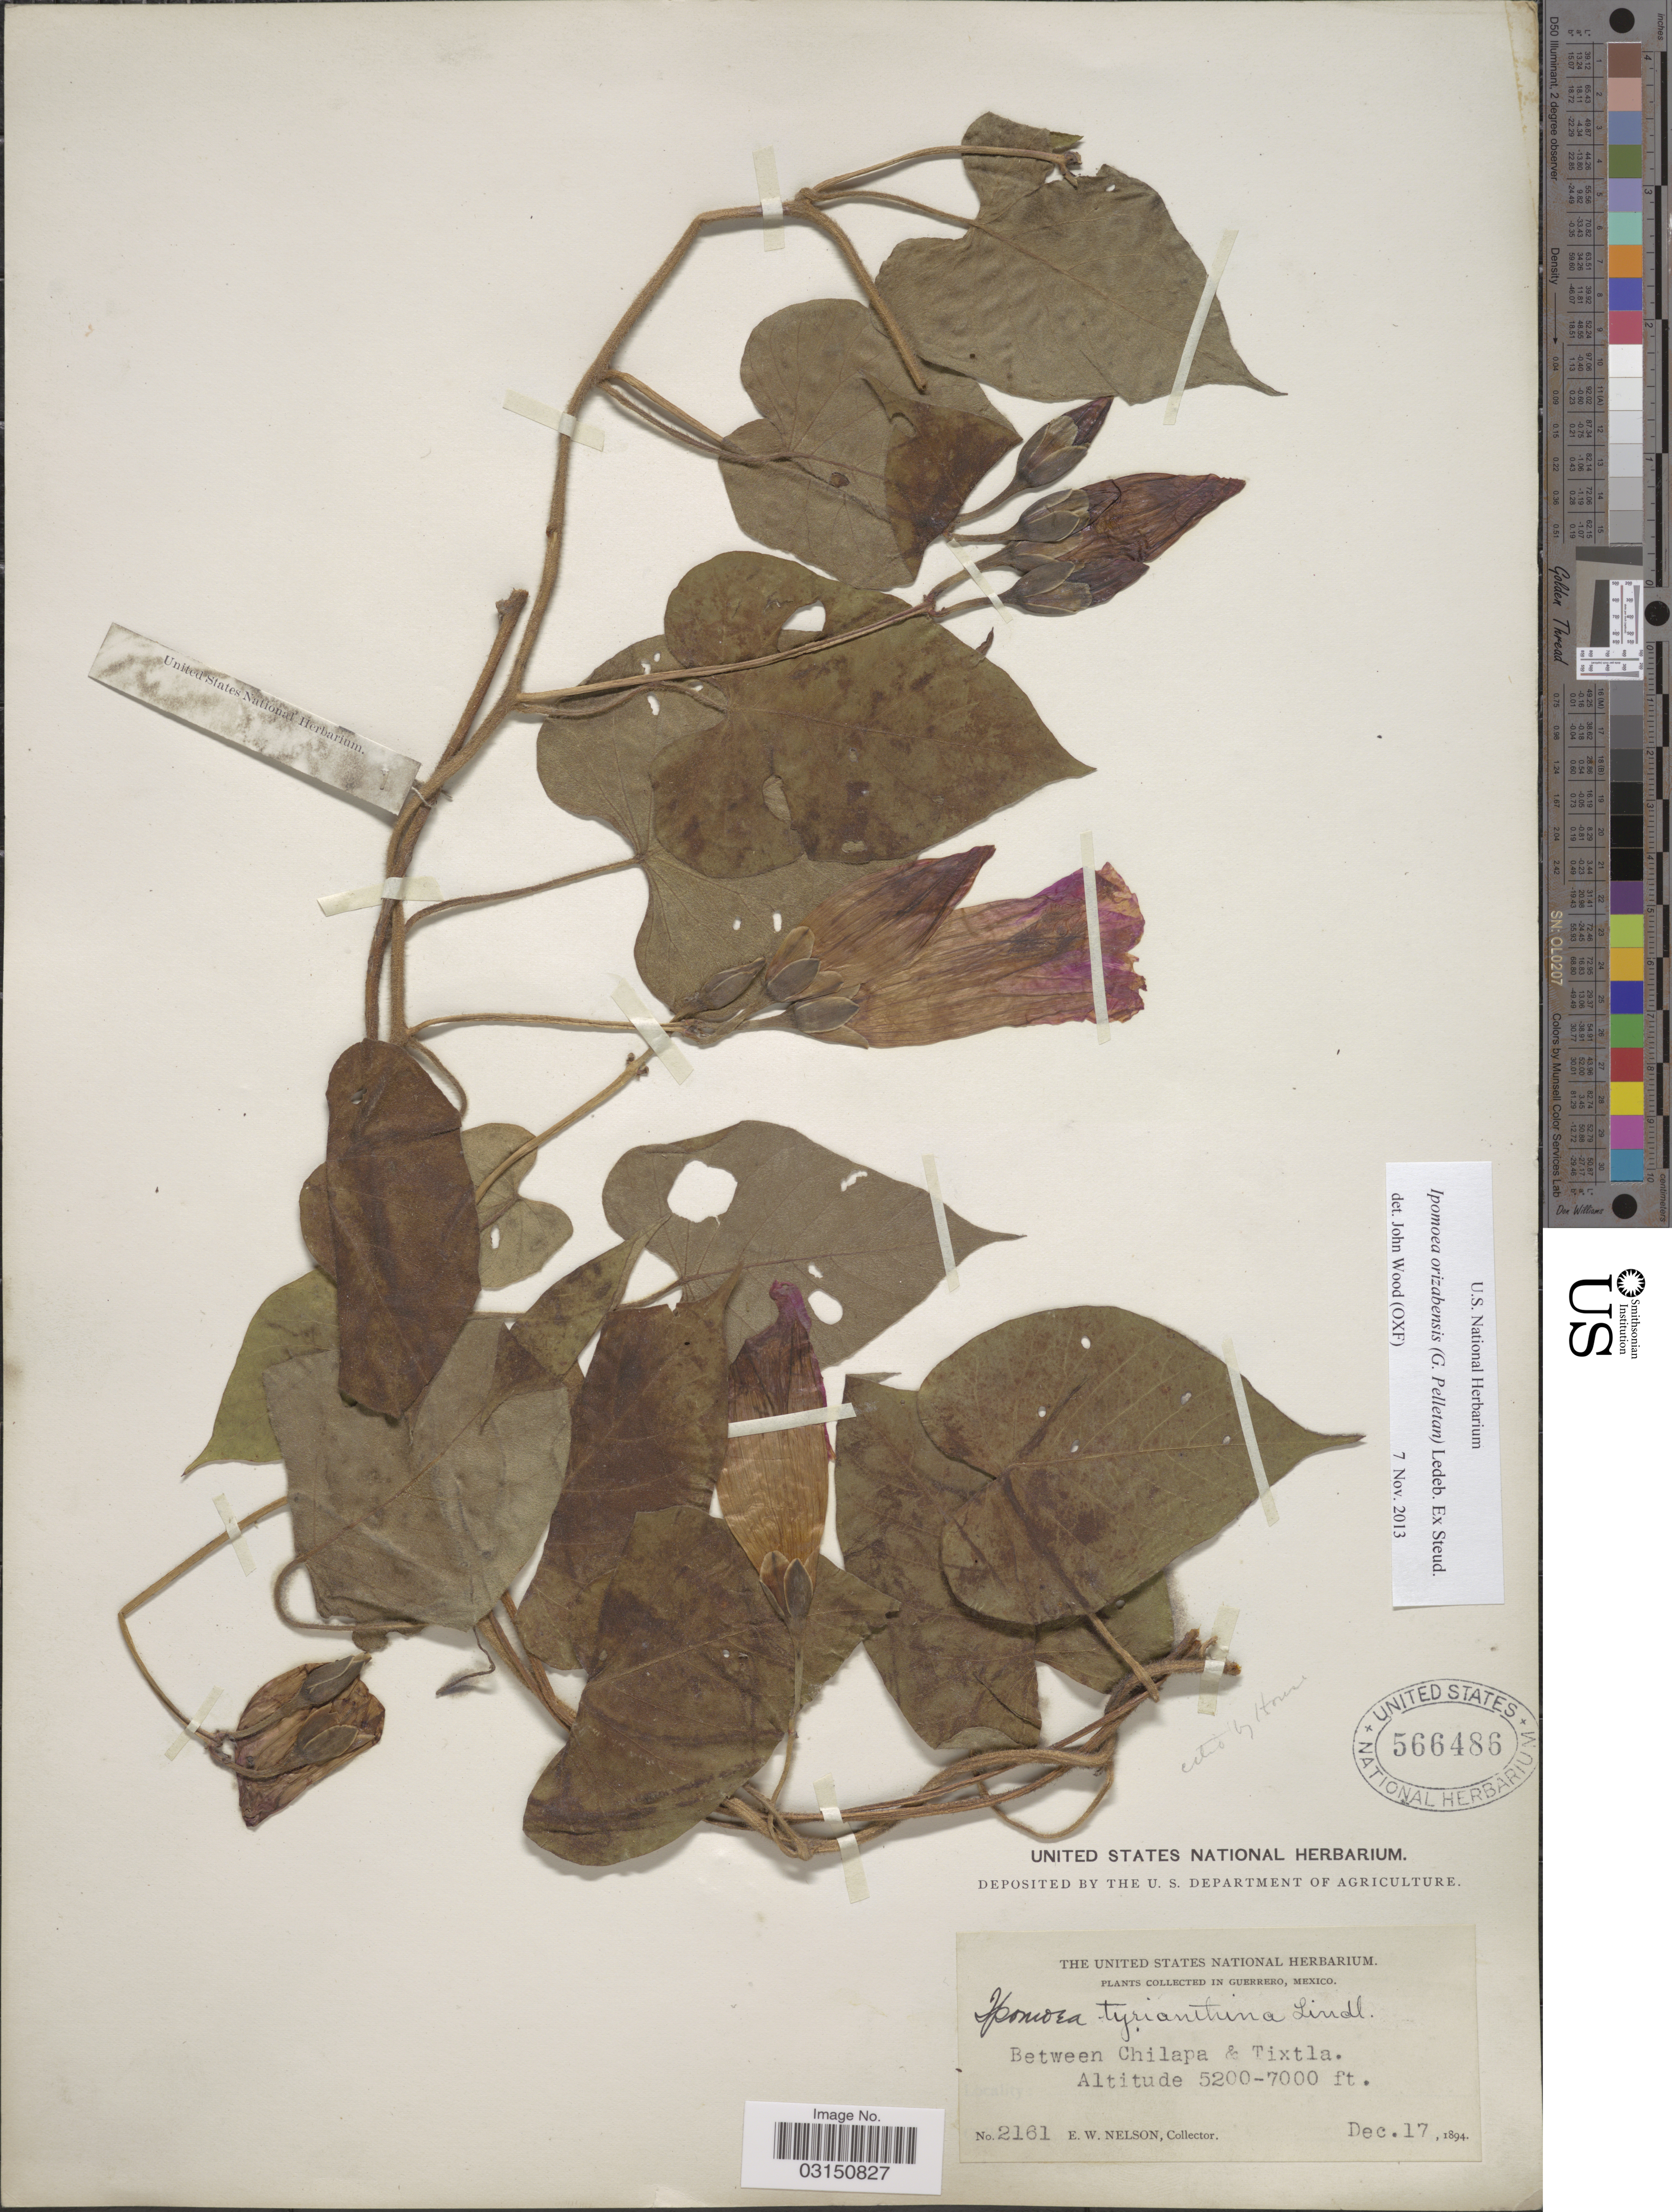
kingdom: Plantae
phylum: Tracheophyta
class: Magnoliopsida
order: Solanales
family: Convolvulaceae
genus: Ipomoea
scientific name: Ipomoea orizabensis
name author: (G. Pelletan) Ledeb. ex Steud.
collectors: E. W. Nelson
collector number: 2161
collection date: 1894-12-17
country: Mexico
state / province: Guerrero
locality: Between Chilapa & Tixtla.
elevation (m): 1585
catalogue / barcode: US 566486